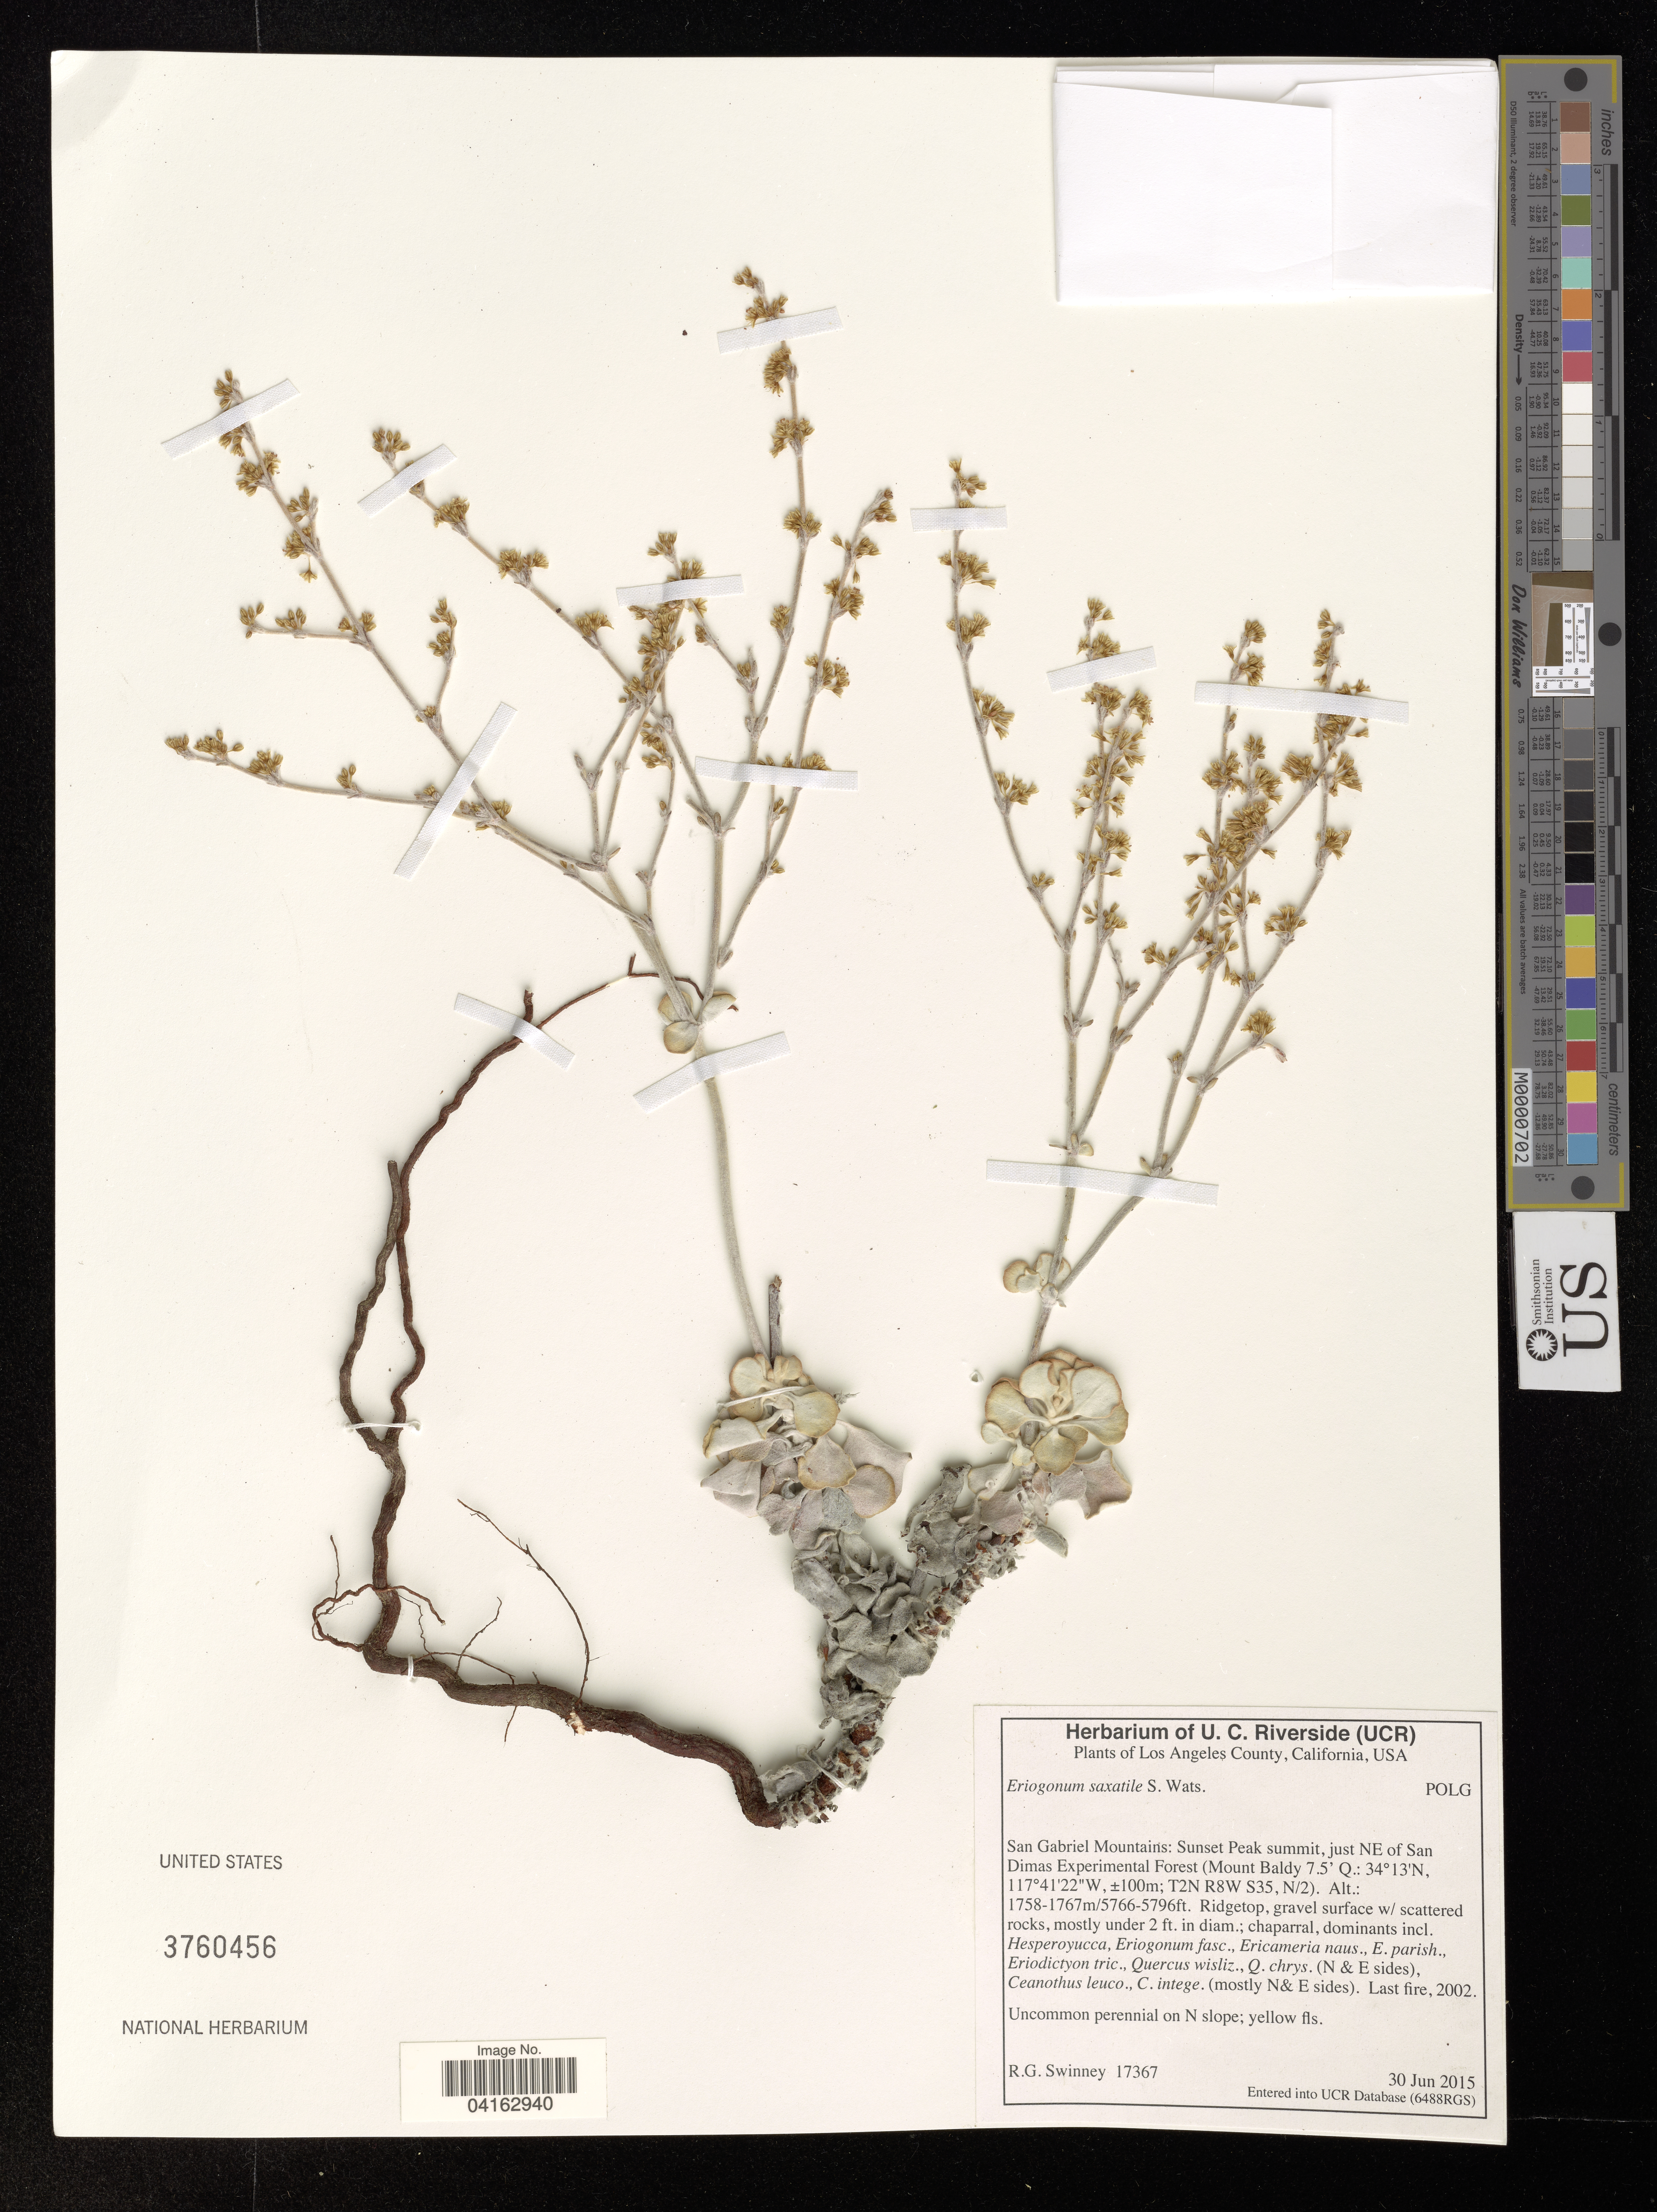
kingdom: Plantae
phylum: Tracheophyta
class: Magnoliopsida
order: Caryophyllales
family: Polygonaceae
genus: Eriogonum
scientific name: Eriogonum saxatile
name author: S. Watson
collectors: R. Swinney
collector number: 17367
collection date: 2015-06-30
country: United States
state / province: California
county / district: Los Angeles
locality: Los Angeles County. San Gabriel Mountains: Sunset Peak summit, just NE of San Dimas Experimental Forest.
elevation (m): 1758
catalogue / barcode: US 3760456